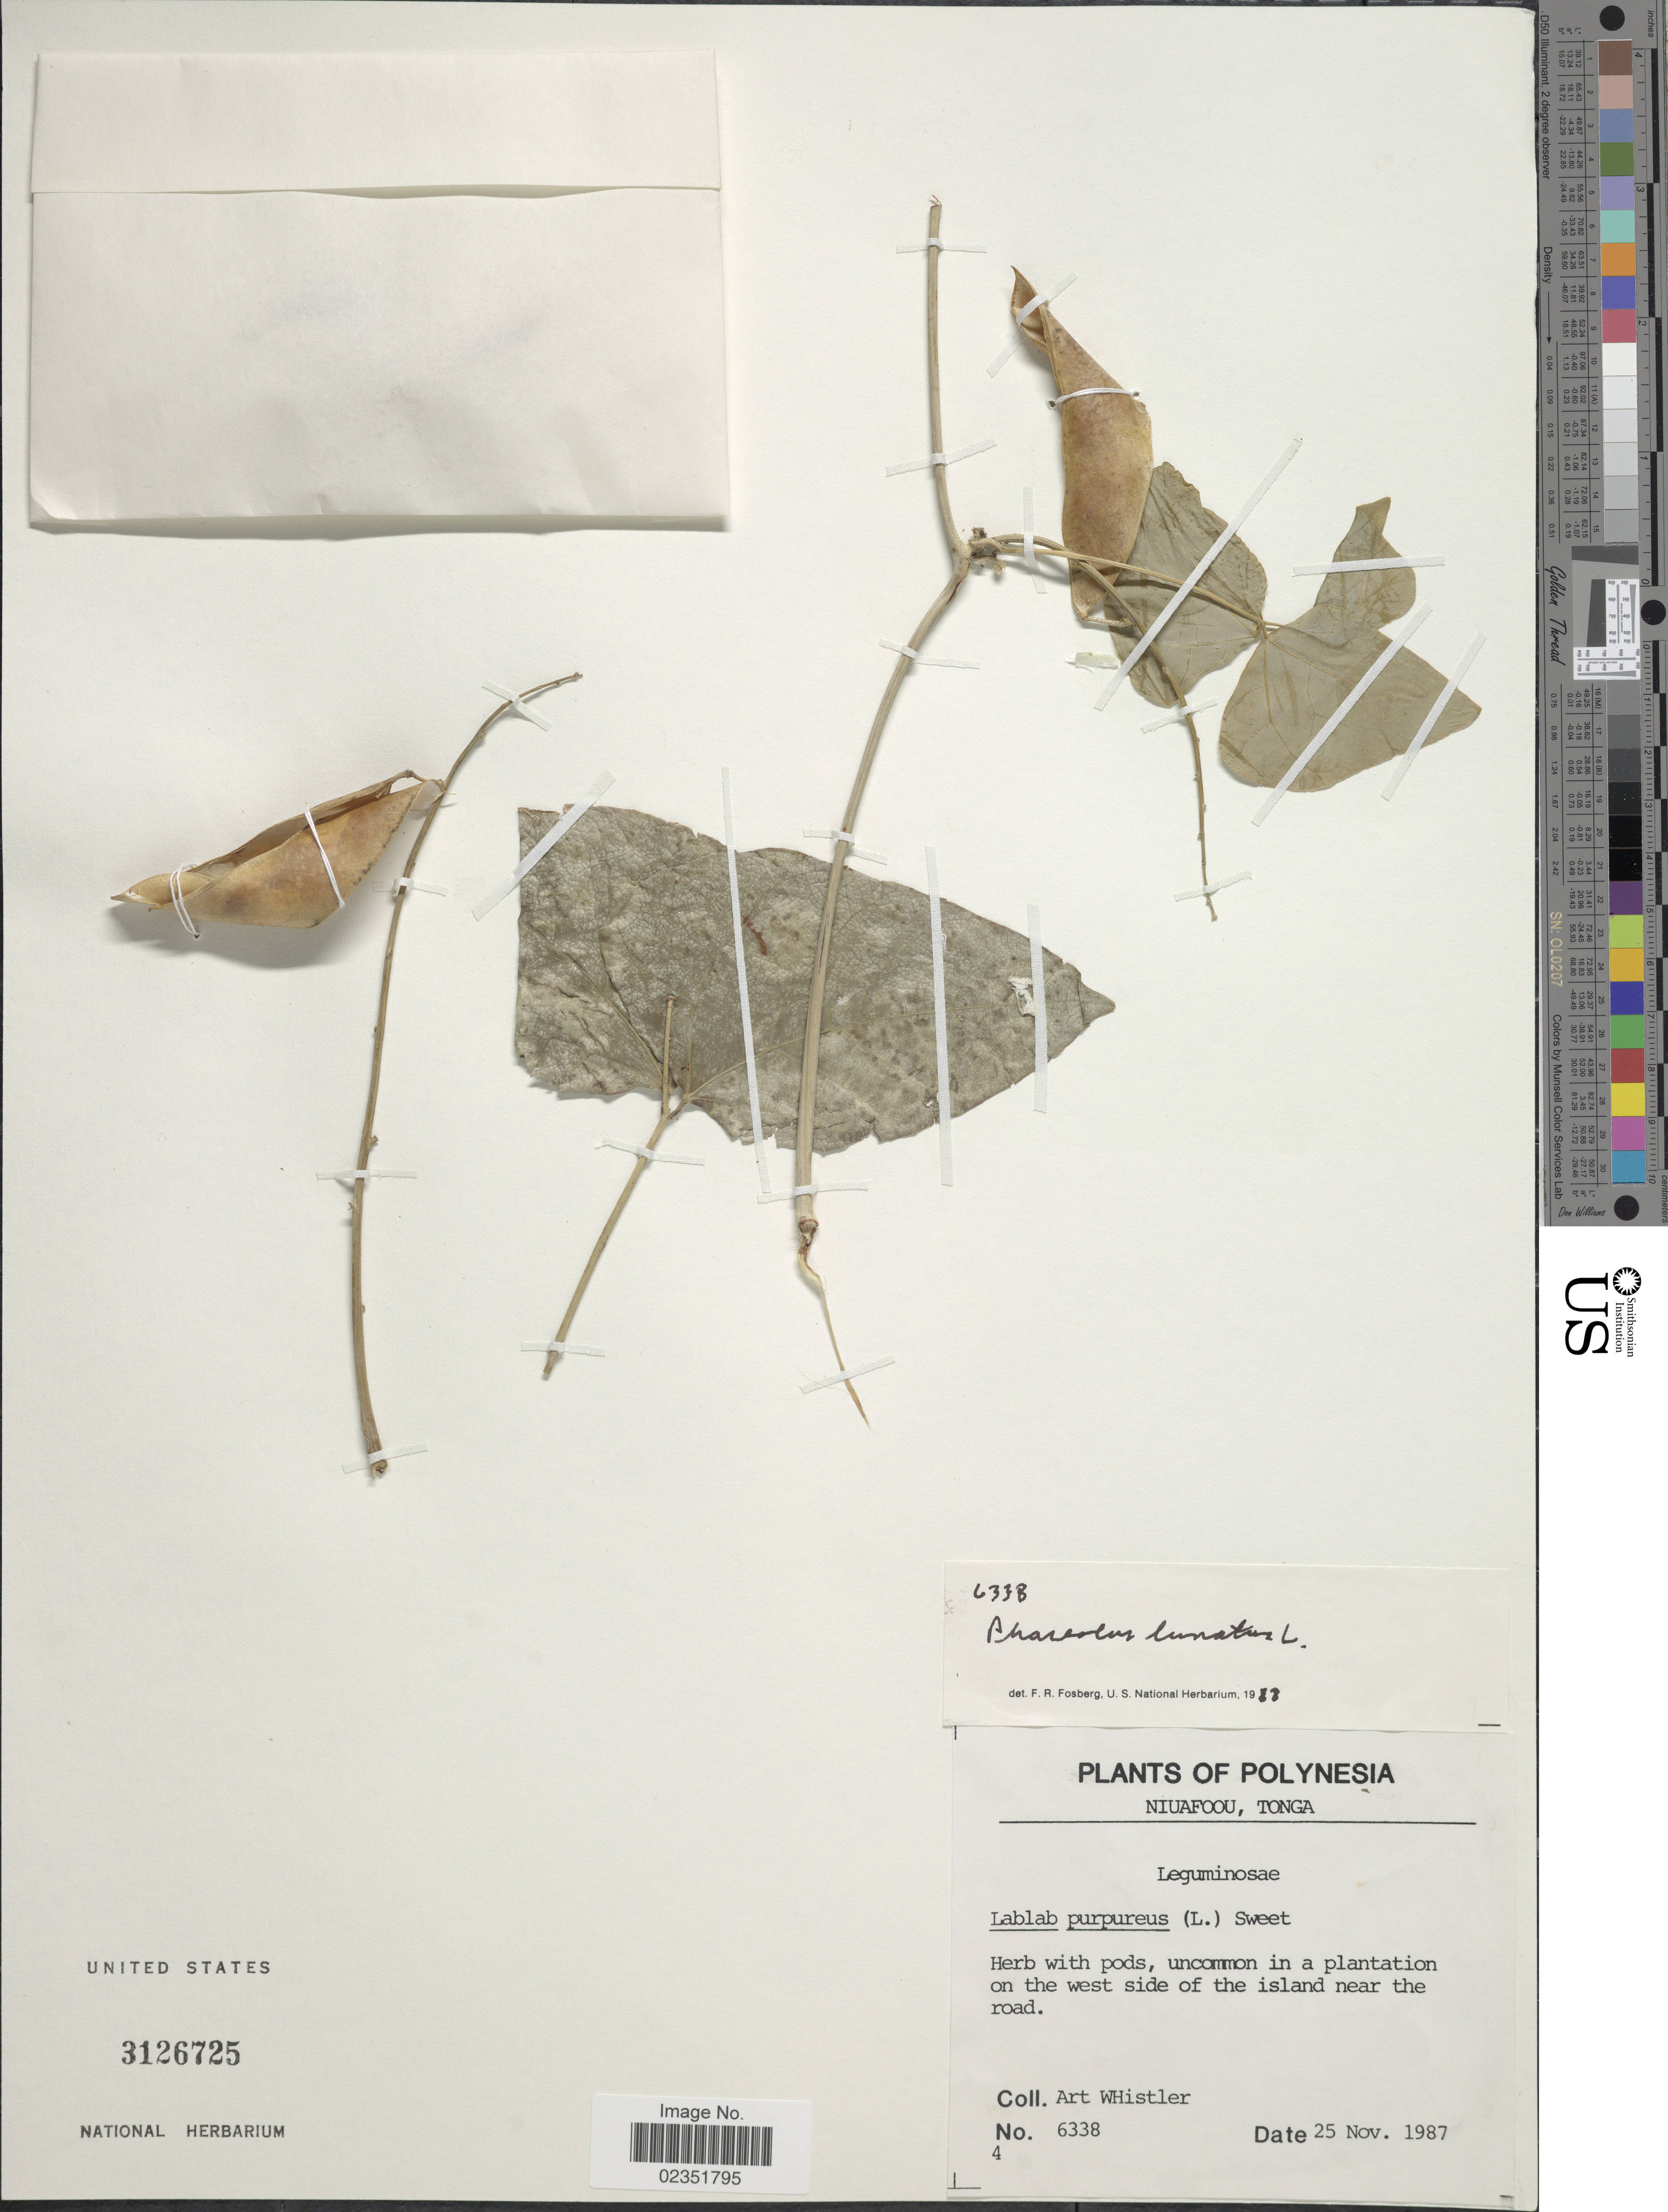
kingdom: Plantae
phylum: Tracheophyta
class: Magnoliopsida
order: Fabales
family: Fabaceae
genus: Phaseolus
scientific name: Phaseolus lunatus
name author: L.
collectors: A. Whistler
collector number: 6338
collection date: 1987-11-25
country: Tonga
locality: Polynesia, Niuafoou, uncommon in a plantation on the west side of the island near the road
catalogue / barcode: US 3126725